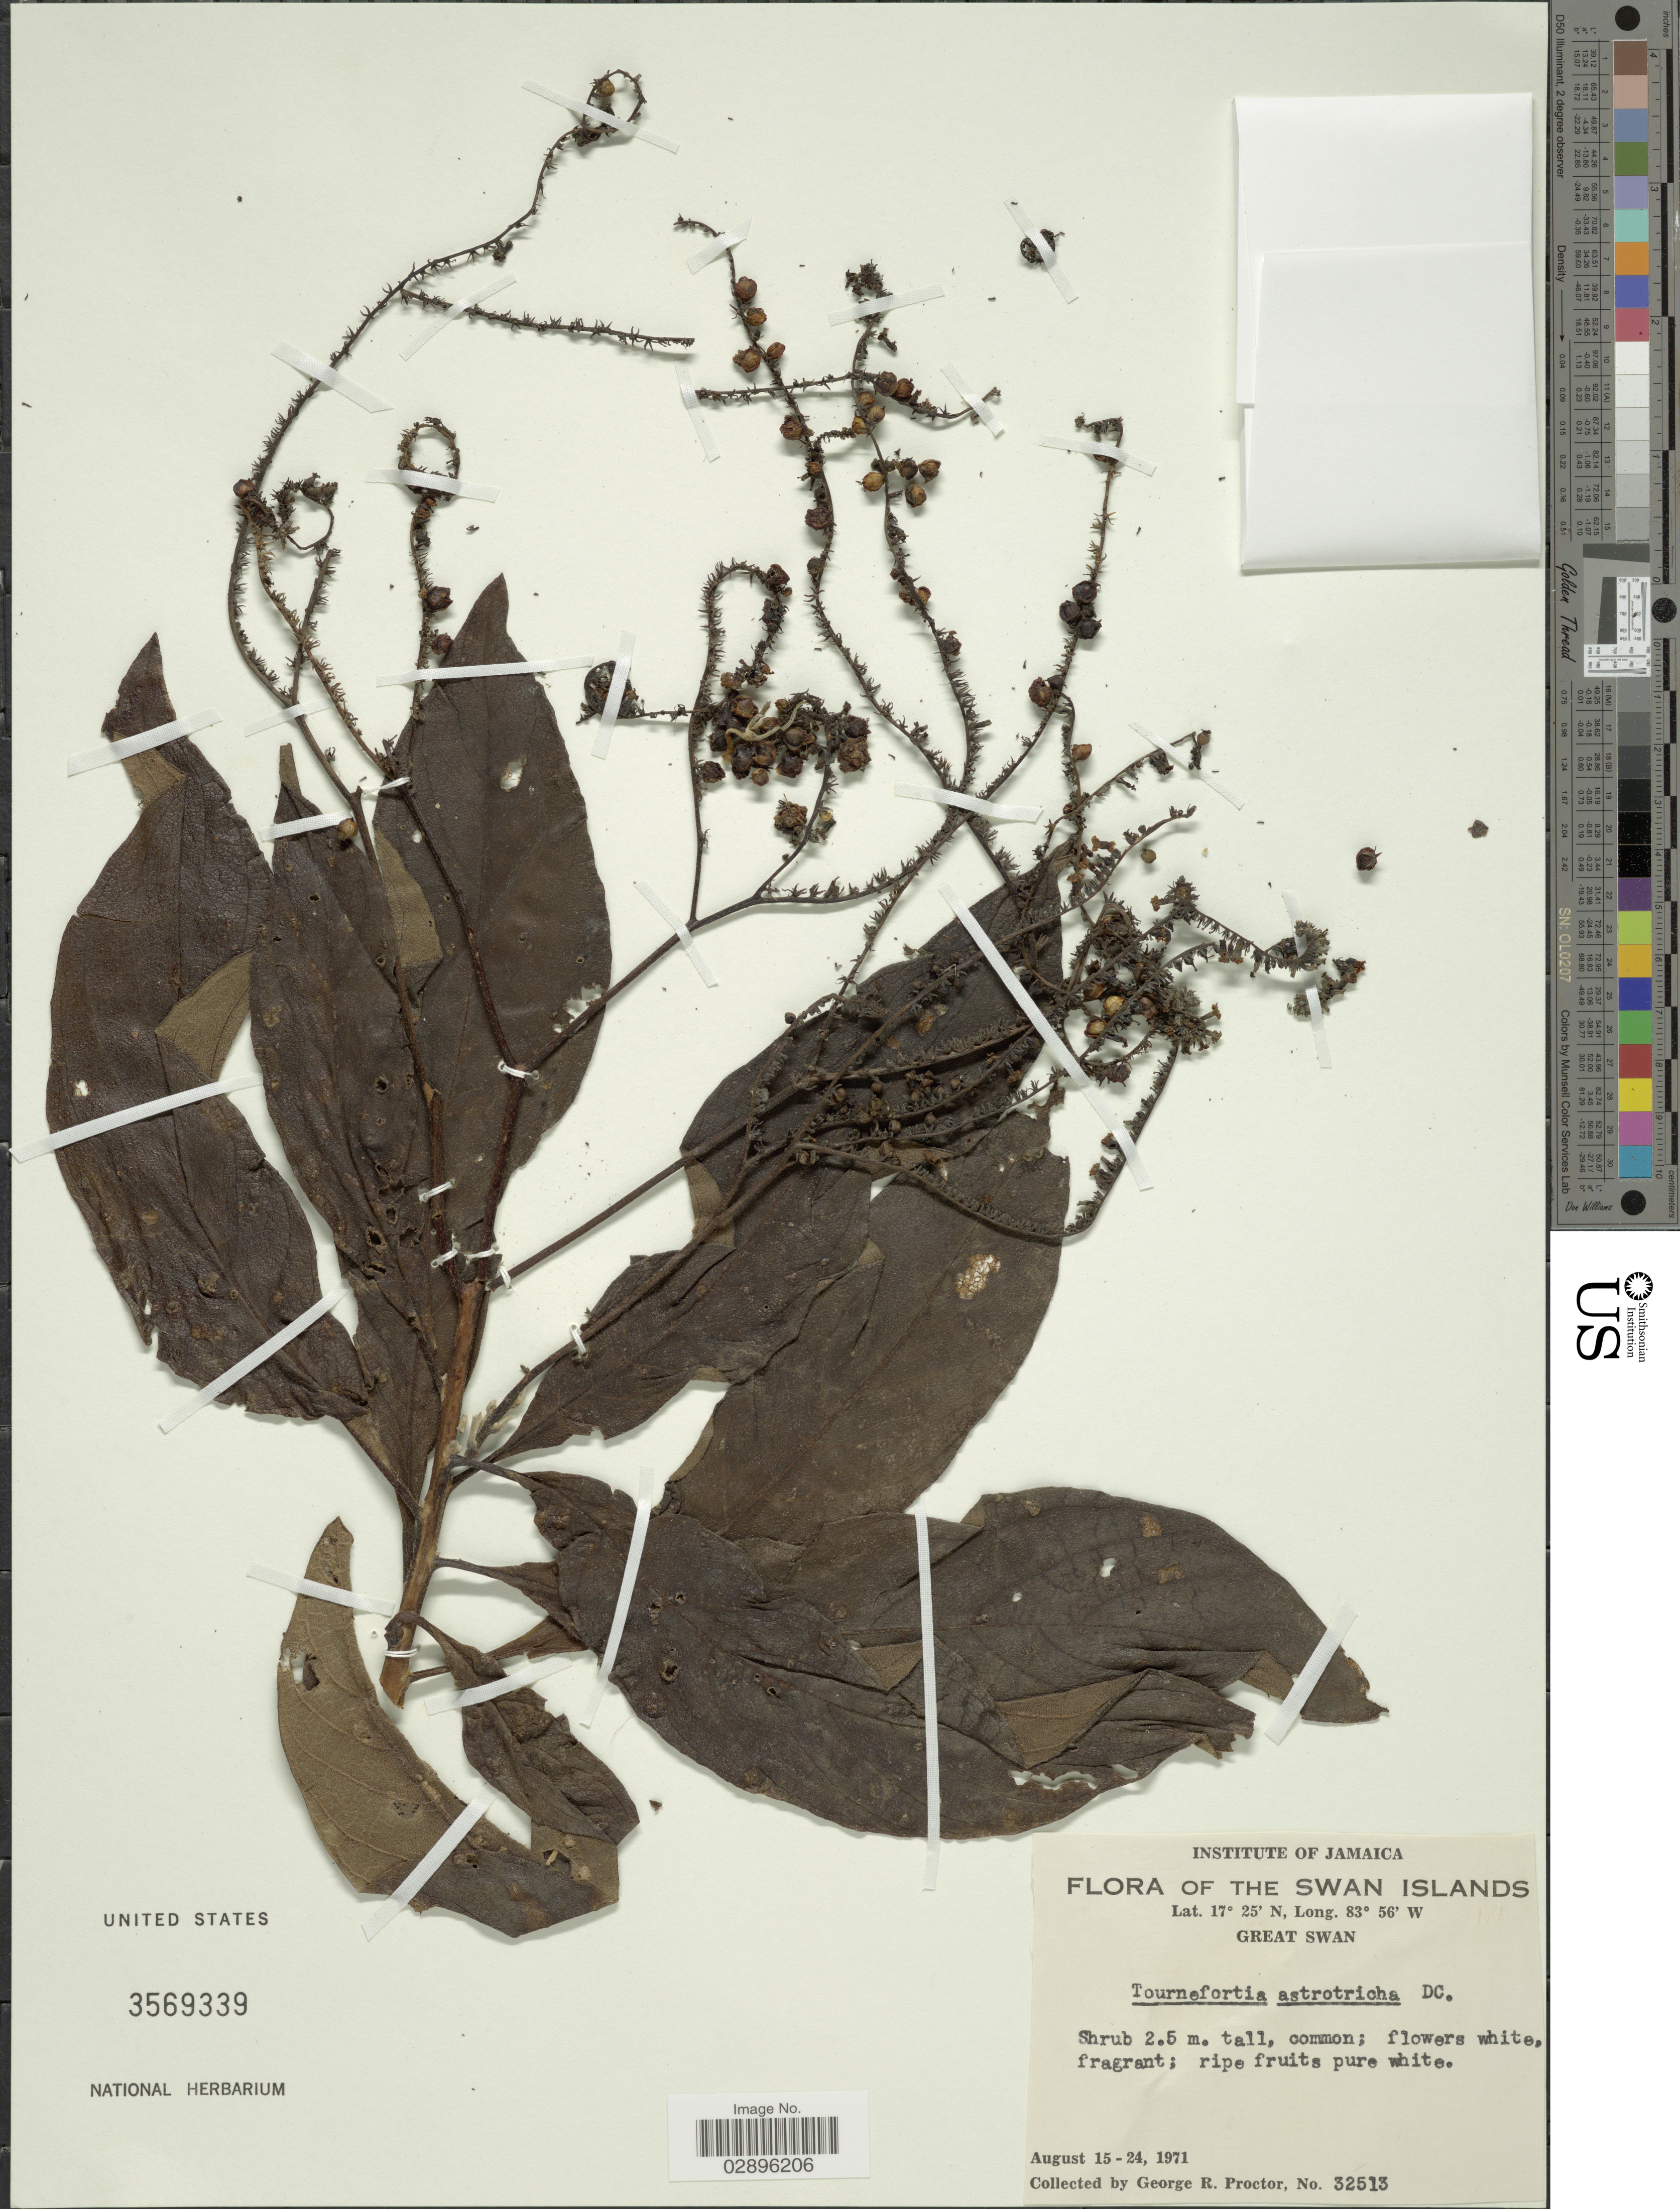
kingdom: Plantae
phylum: Tracheophyta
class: Magnoliopsida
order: Boraginales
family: Heliotropiaceae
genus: Tournefortia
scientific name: Tournefortia astrotricha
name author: A. DC.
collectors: G. R. Proctor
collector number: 32513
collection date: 1971-08-15/1971-08-24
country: Jamaica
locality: The Swan Islands, Great Swan.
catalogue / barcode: US 3569339